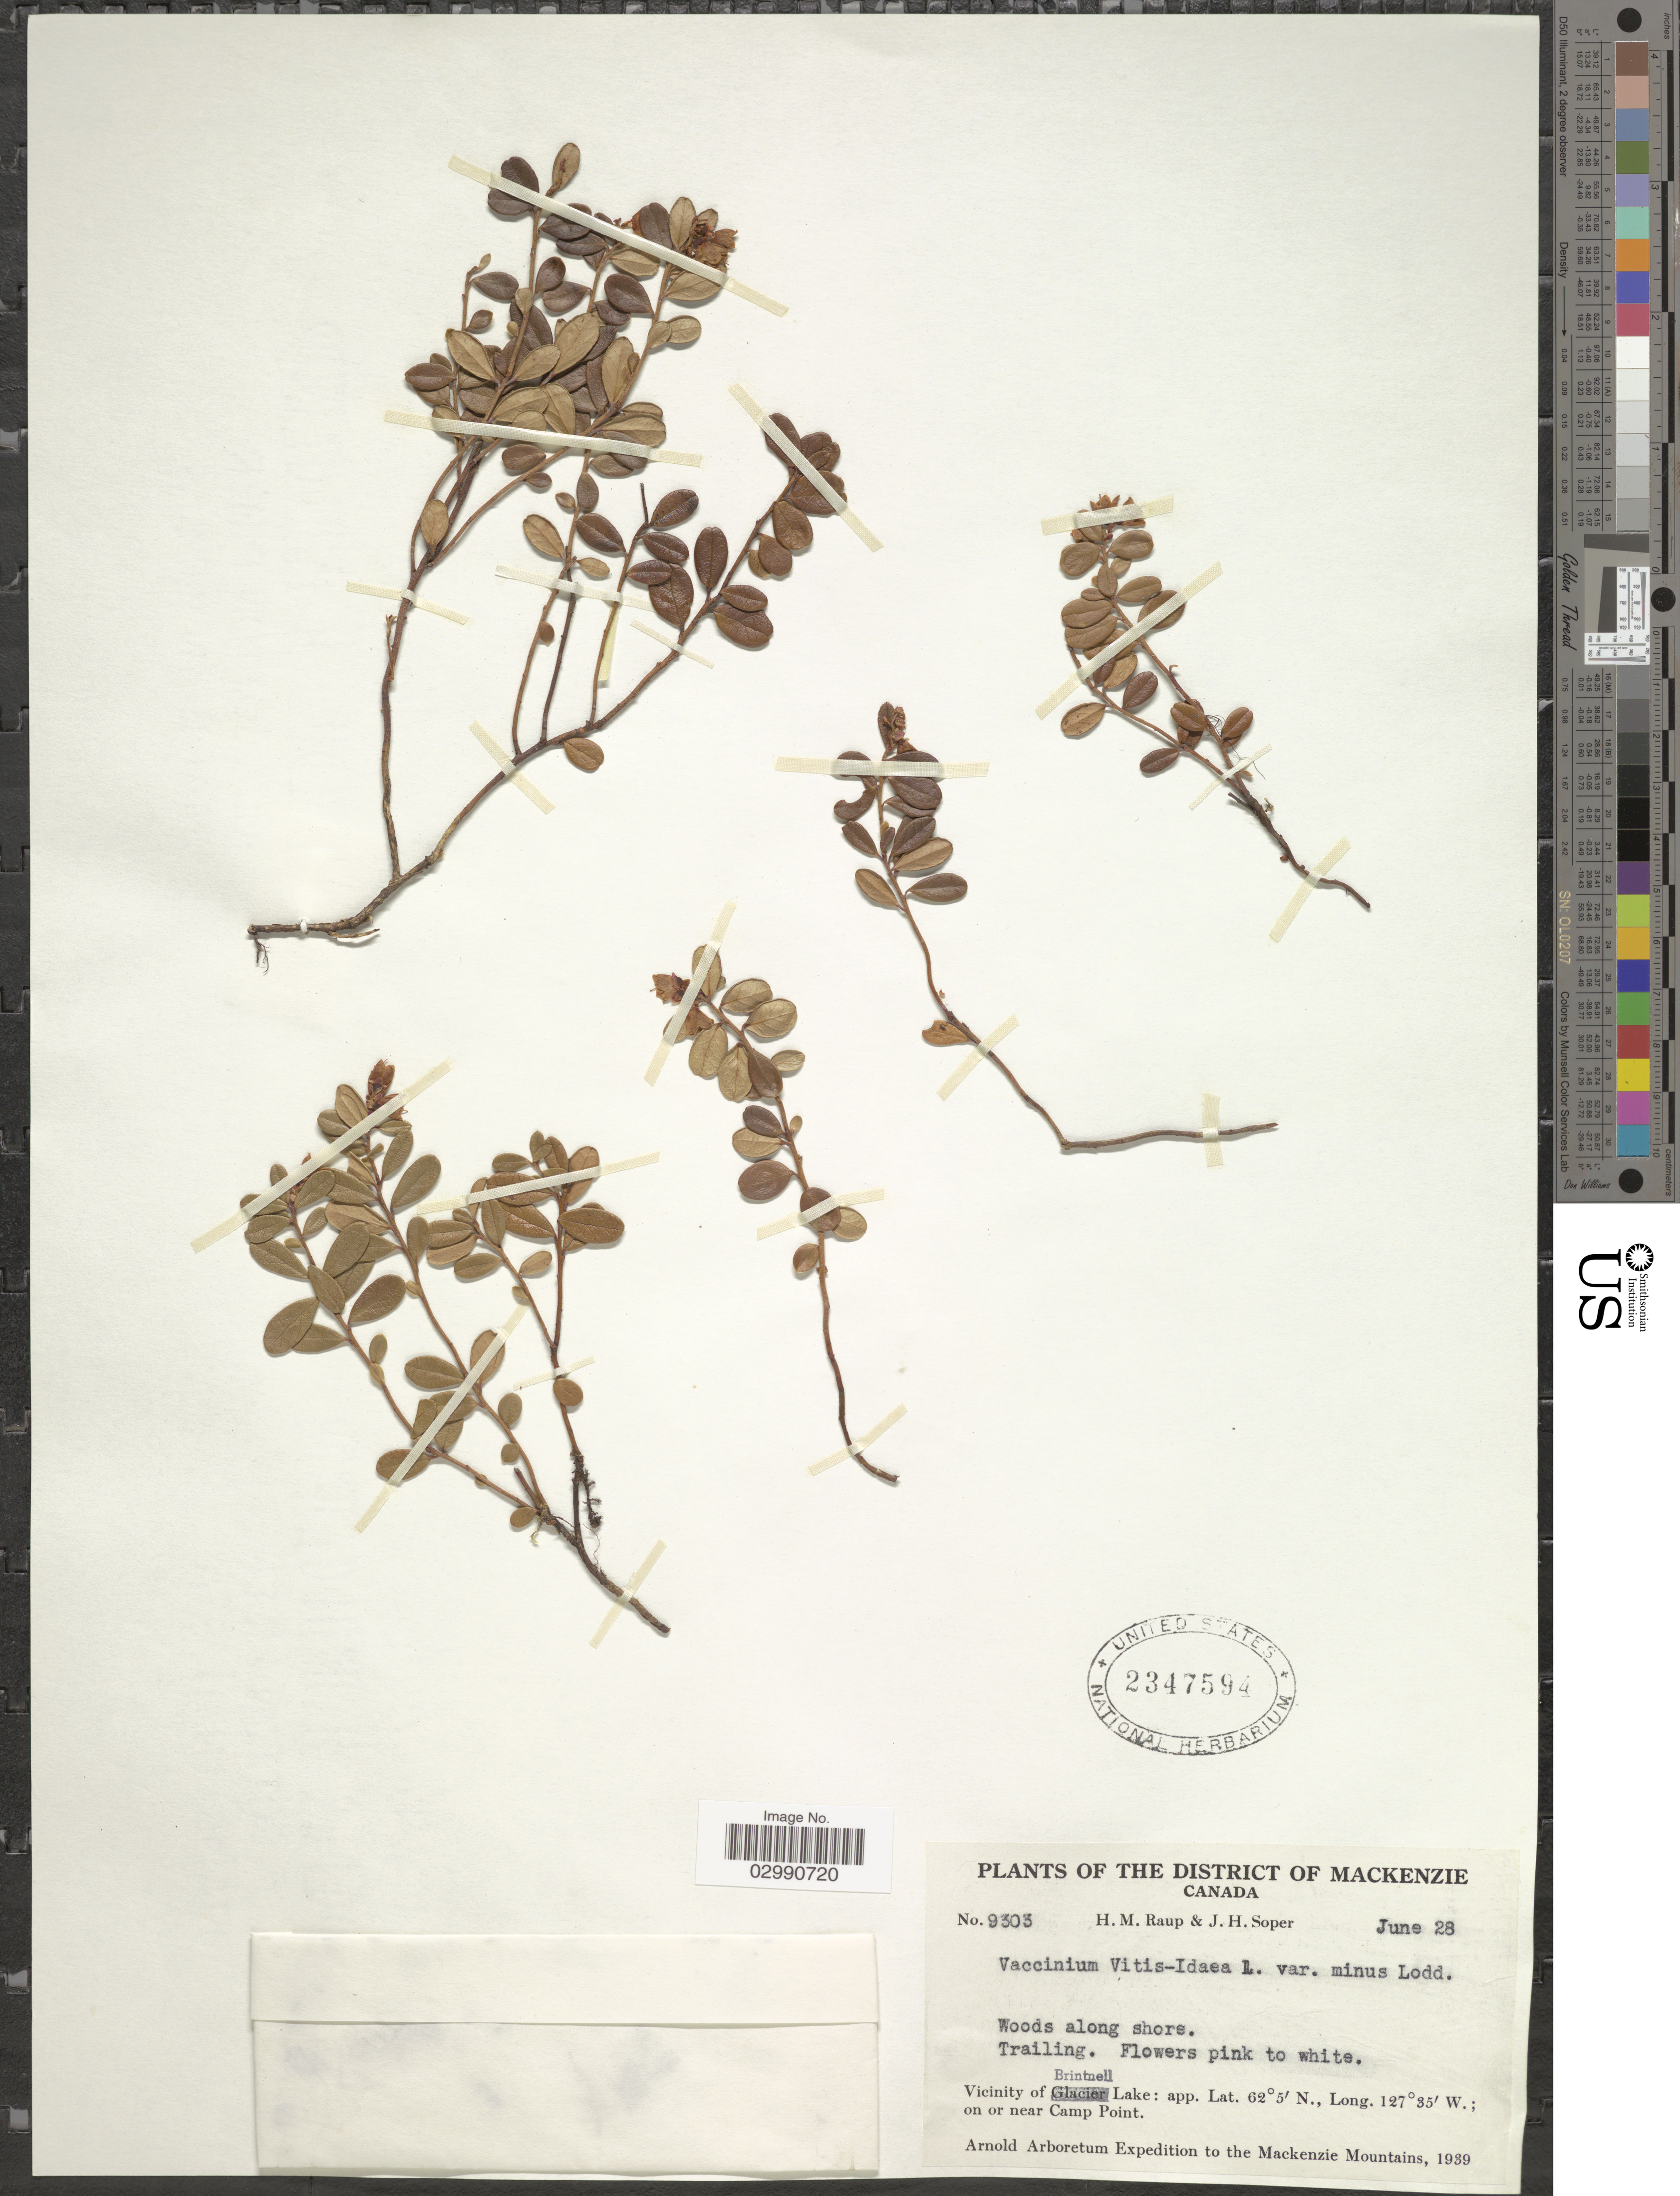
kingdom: Plantae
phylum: Tracheophyta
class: Magnoliopsida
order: Ericales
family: Ericaceae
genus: Vaccinium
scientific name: Vaccinium vitis-idaea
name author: L.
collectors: H. Raup & J. H. Soper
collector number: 9303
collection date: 1939-06-28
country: Canada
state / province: British Columbia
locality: The District of Mackenzie, Vicinity of Brintnell Lake, on or near Camp Point.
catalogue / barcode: US 2347594